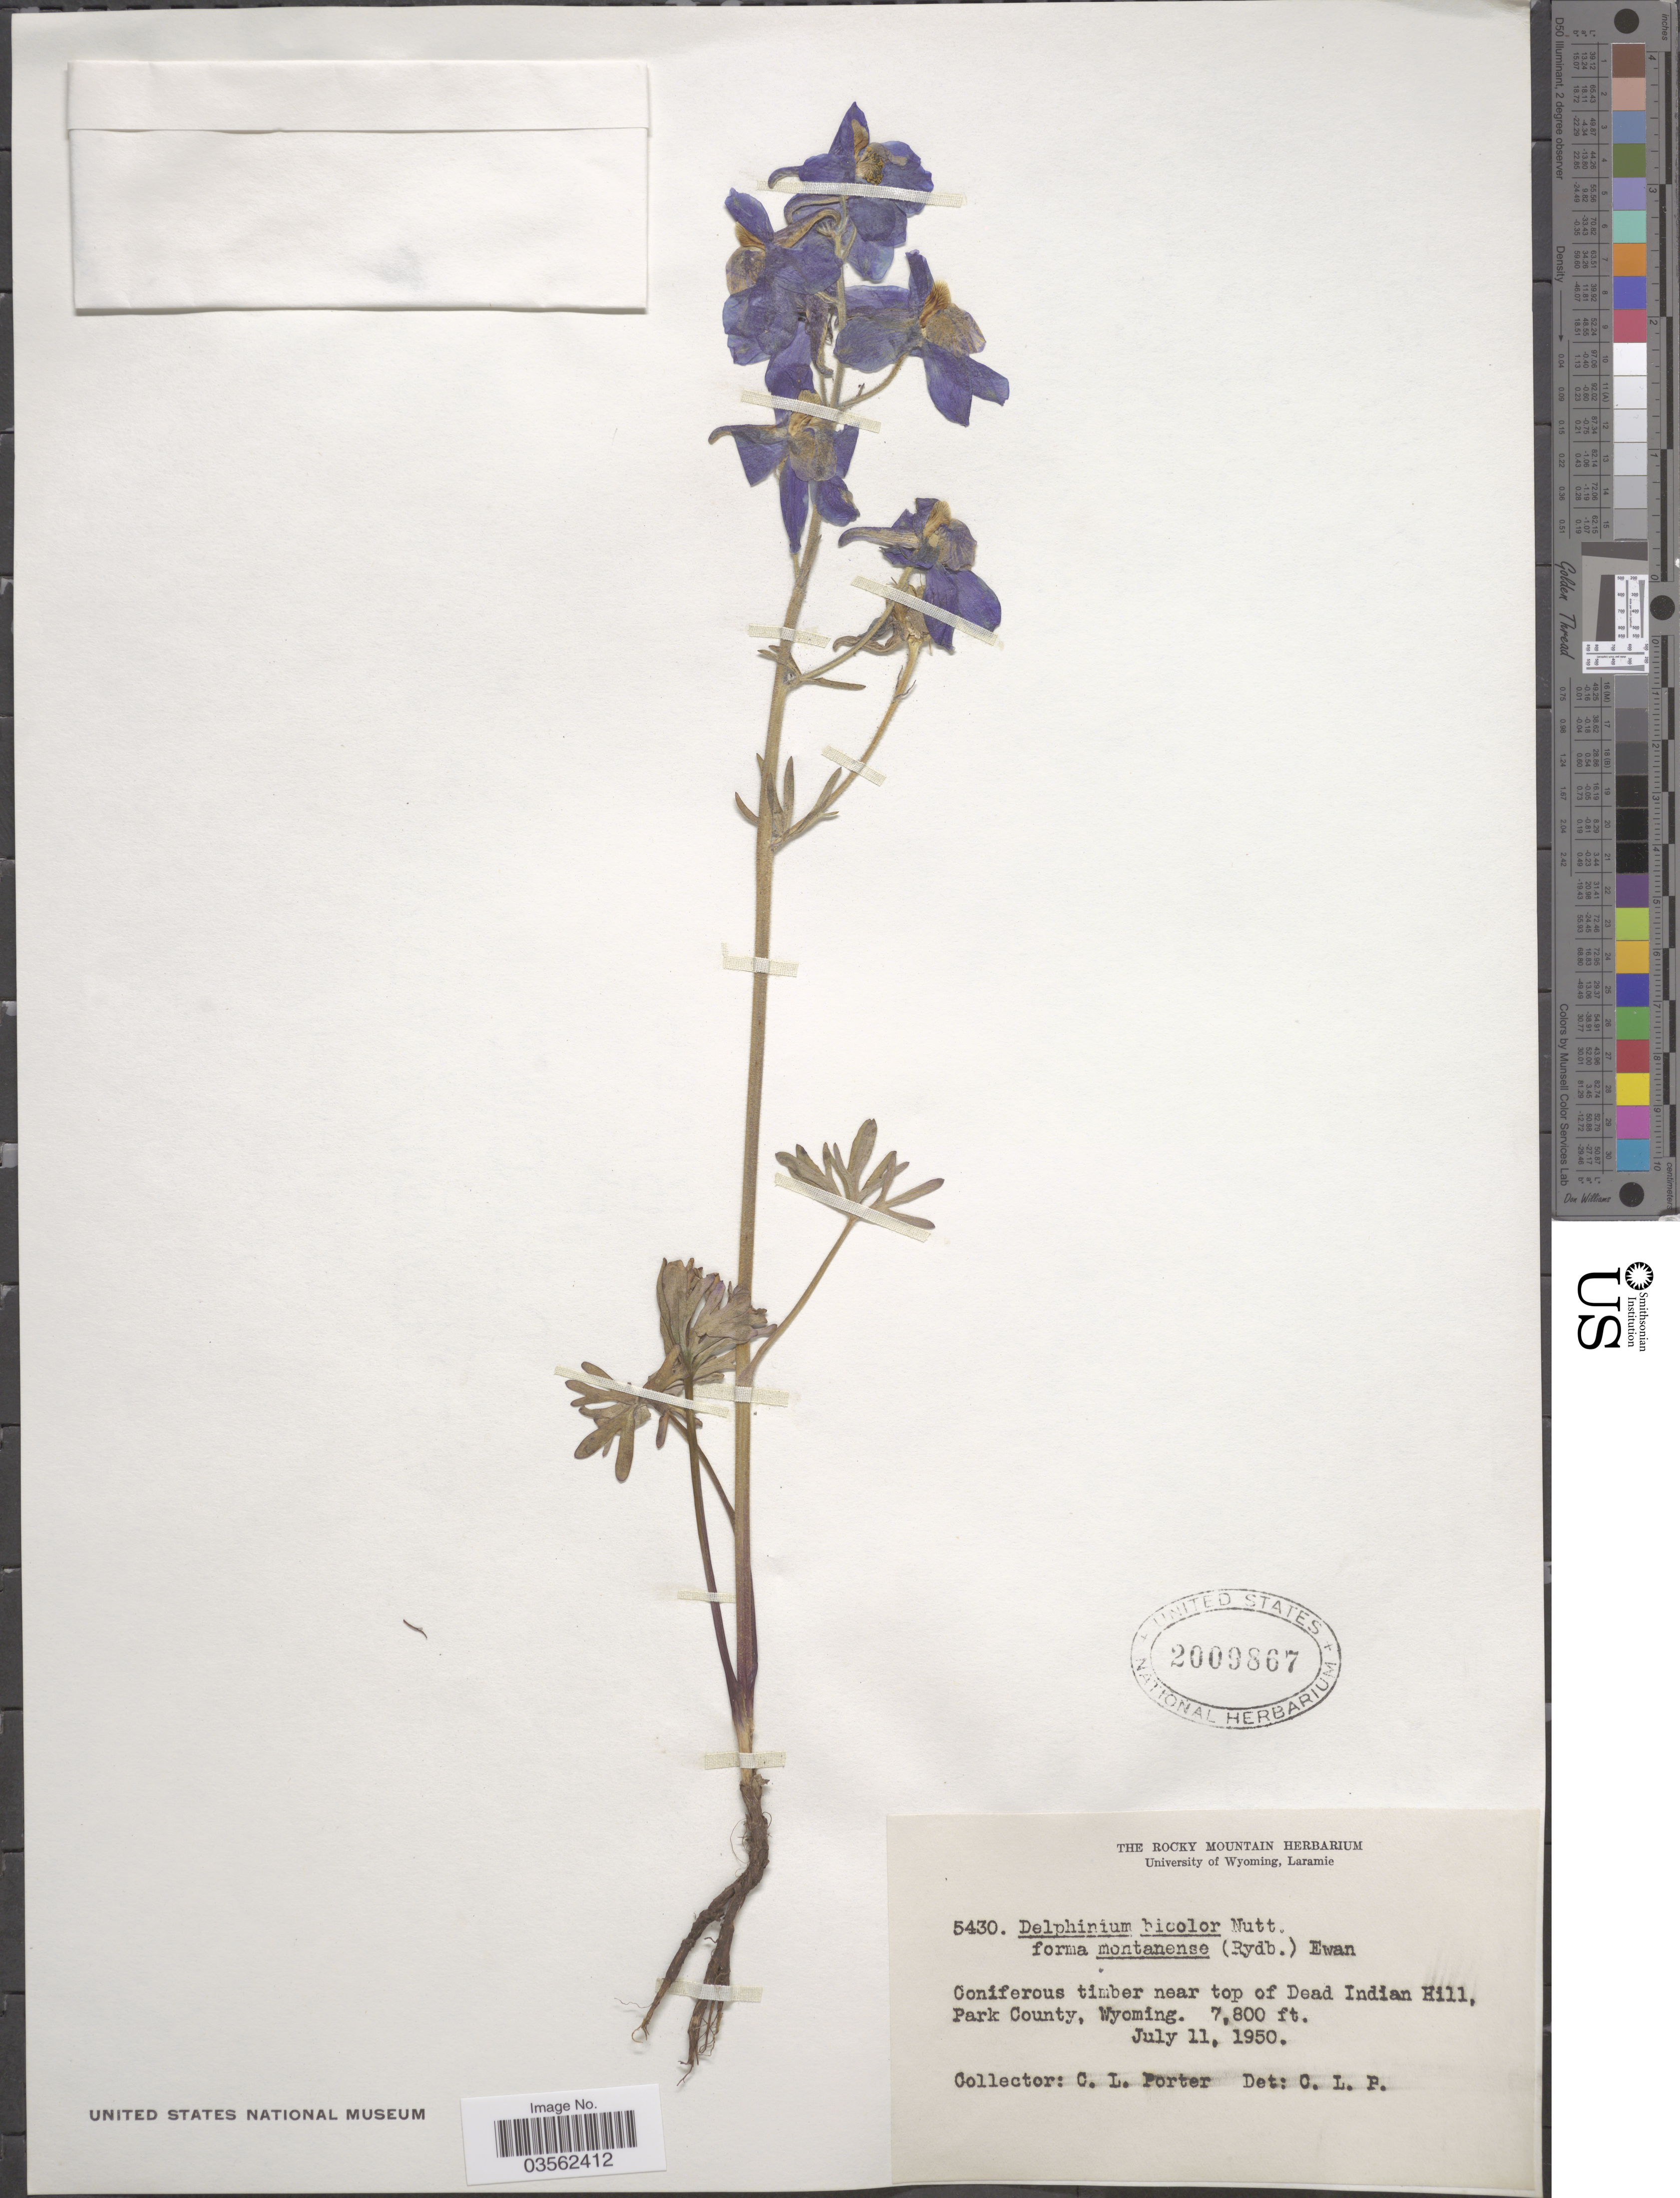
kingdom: Plantae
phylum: Tracheophyta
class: Magnoliopsida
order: Ranunculales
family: Ranunculaceae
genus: Delphinium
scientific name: Delphinium bicolor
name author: Nutt.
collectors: C. L. Porter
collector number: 5430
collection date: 1950-07-11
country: United States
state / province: Wyoming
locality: Near top of Dead Indian Hill, Park County.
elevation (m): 2377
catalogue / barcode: US 2009867